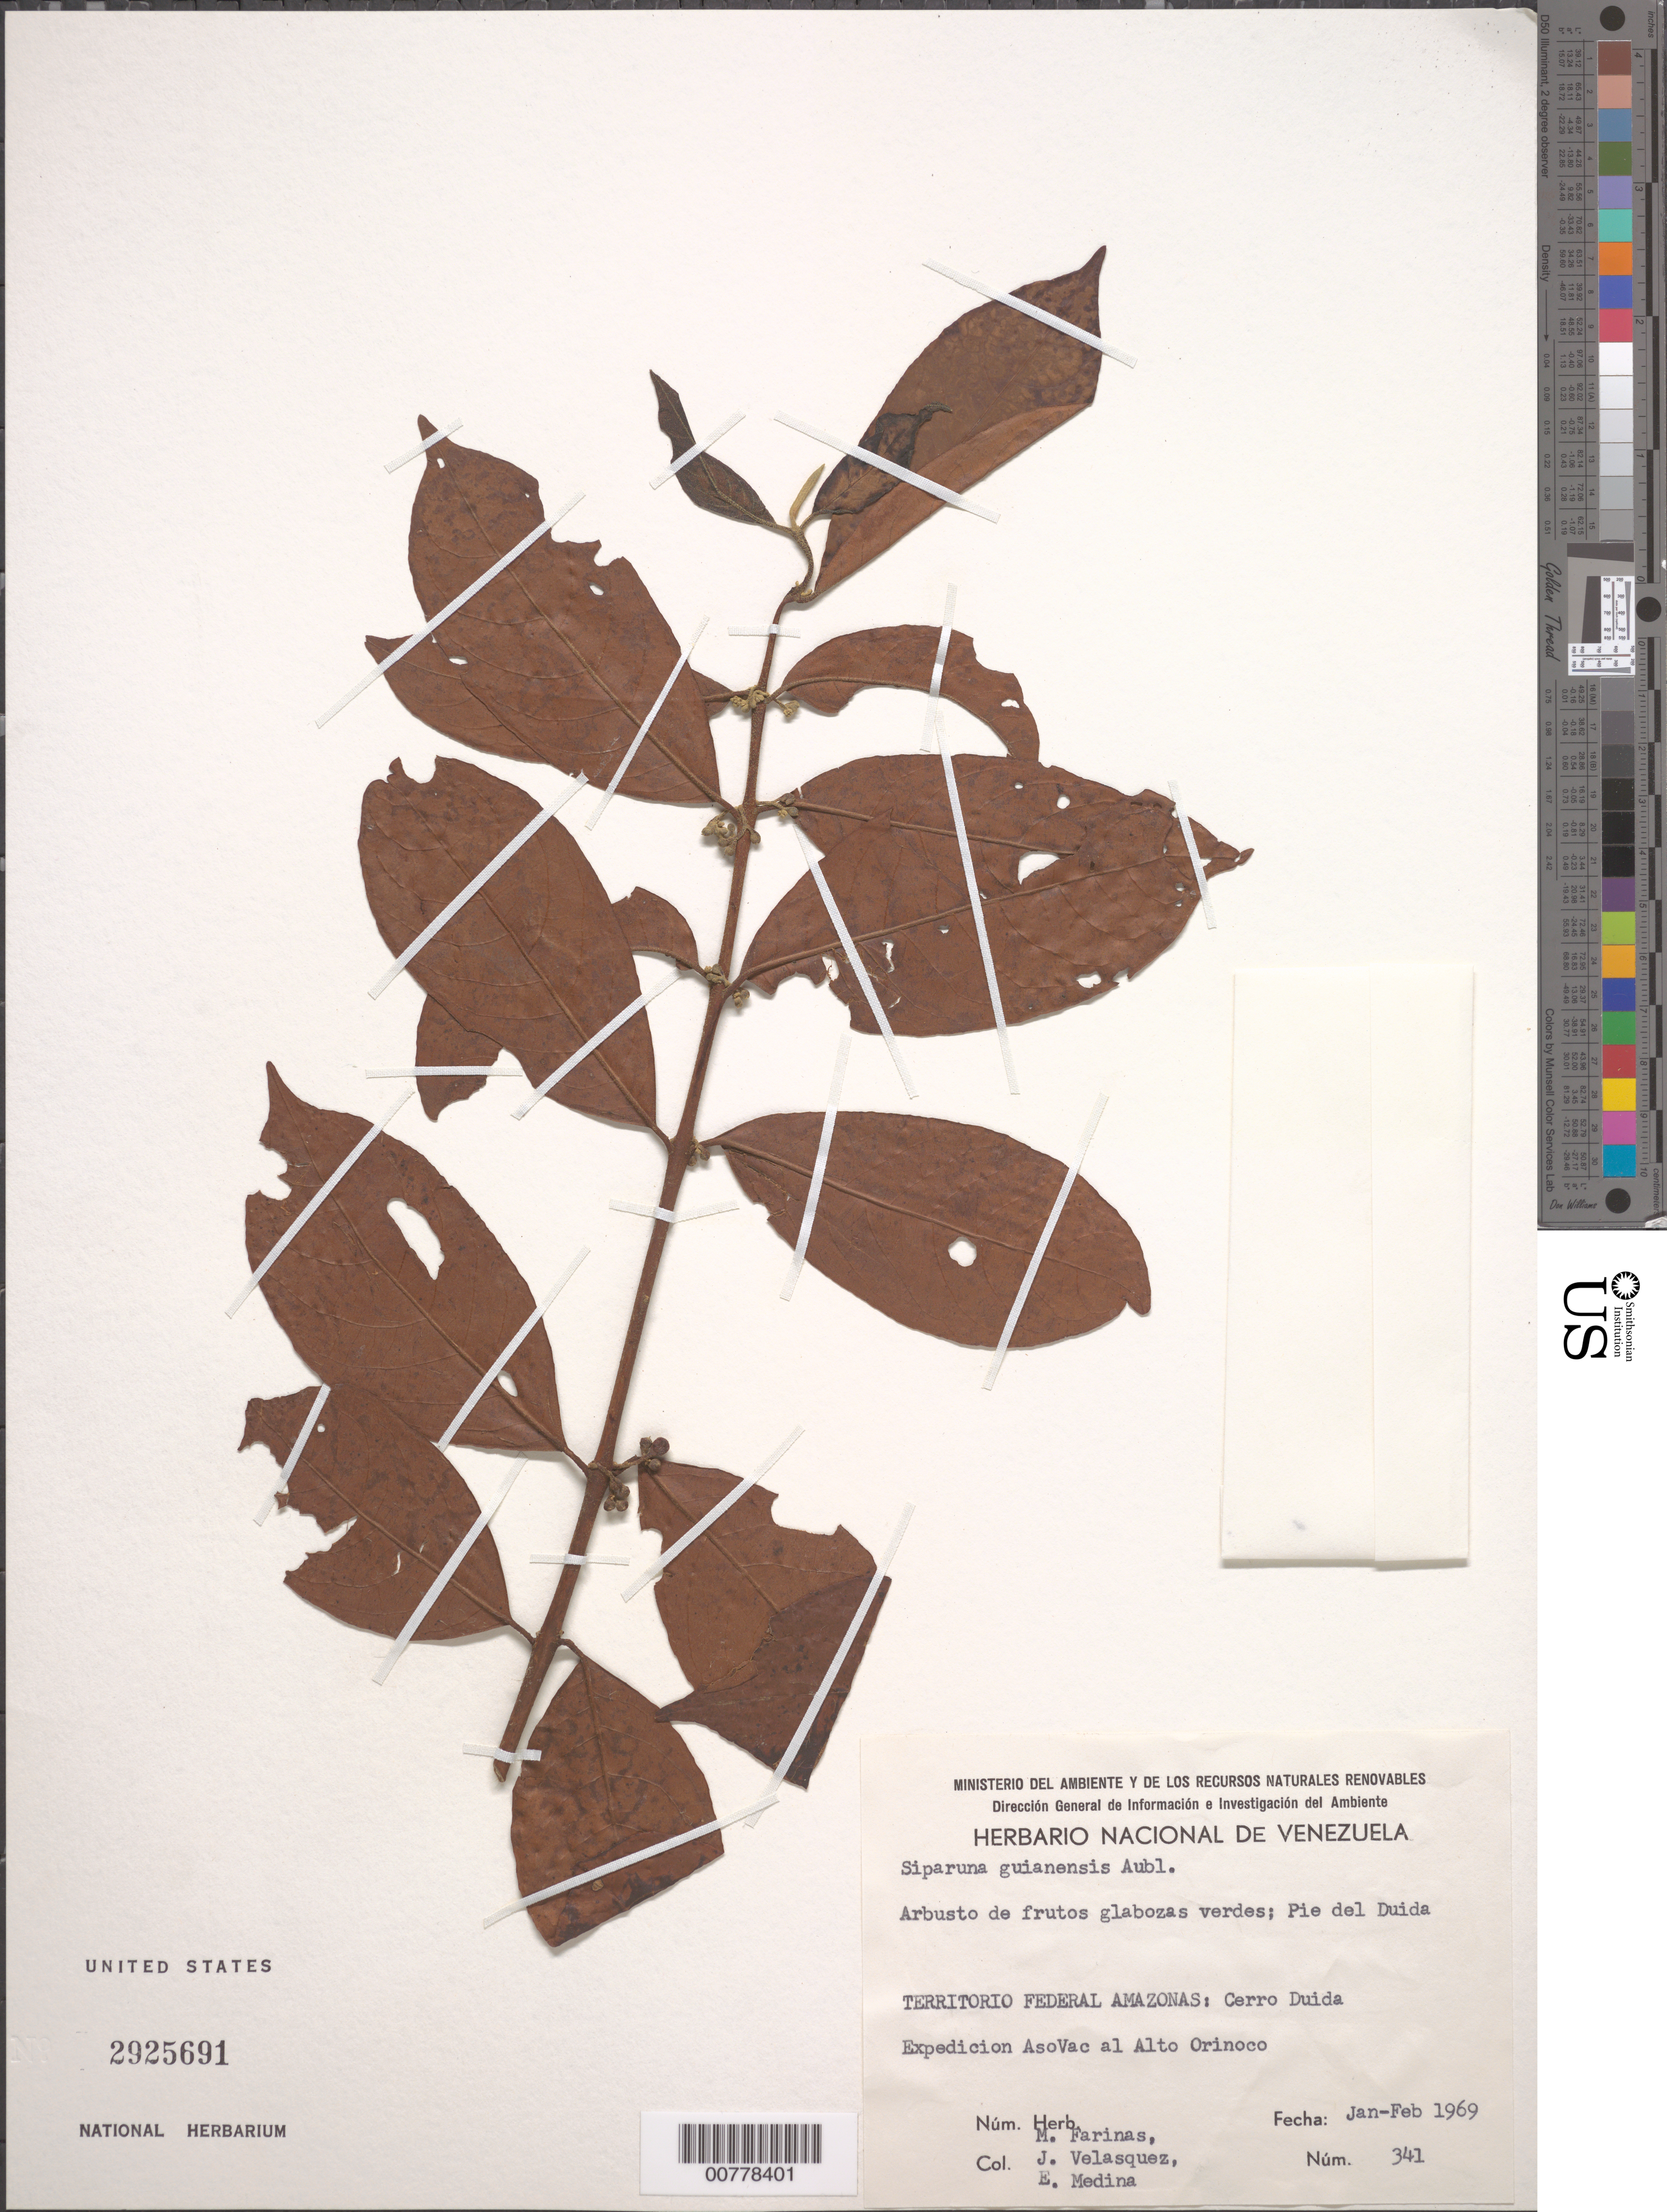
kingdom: Plantae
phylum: Tracheophyta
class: Magnoliopsida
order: Laurales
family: Siparunaceae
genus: Siparuna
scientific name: Siparuna guianensis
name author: Aubl.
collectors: M. Fariñas, J. Velasquez & E. Medina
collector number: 341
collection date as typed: Jan-69 to Feb-69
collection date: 1969-01/1969-02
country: Venezuela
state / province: Amazonas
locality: Cerro Duida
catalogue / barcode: US 2925691